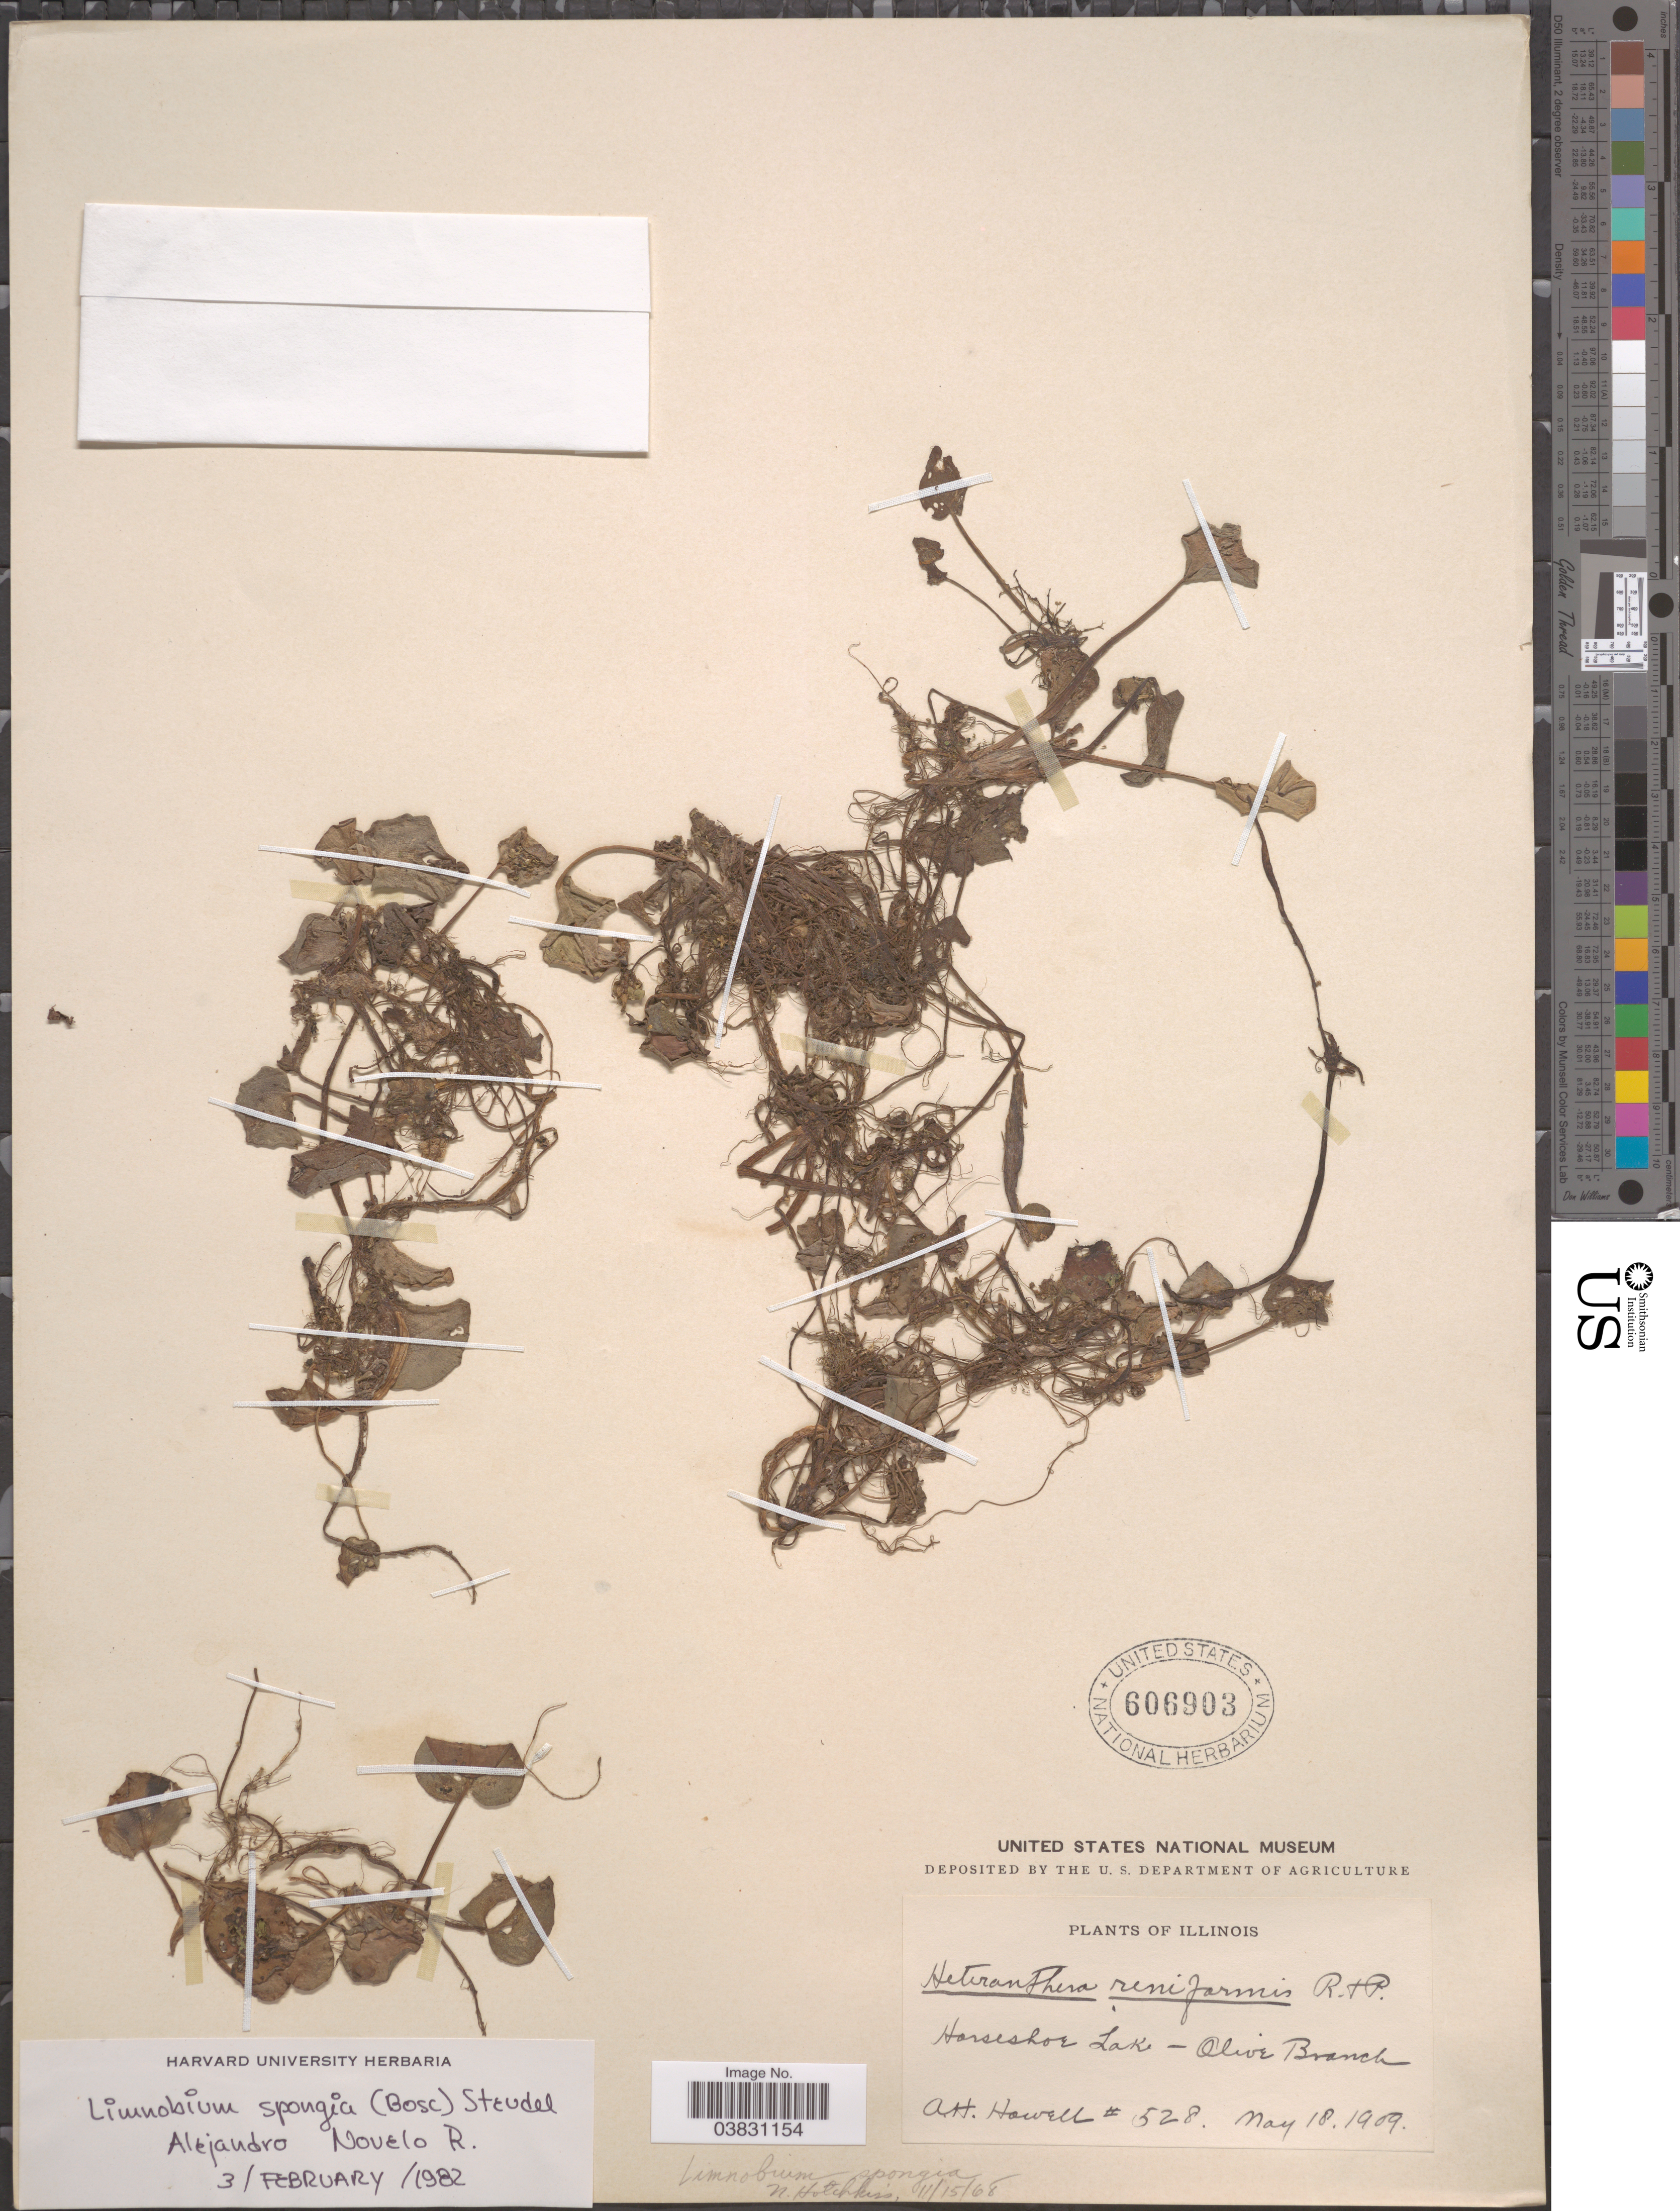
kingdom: Plantae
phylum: Tracheophyta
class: Liliopsida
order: Alismatales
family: Hydrocharitaceae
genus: Limnobium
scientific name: Limnobium spongia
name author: (Bosc) Rich. ex Steud.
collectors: A. Howell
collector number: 528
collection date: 1909-05-18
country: United States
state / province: Illinois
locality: Horseshoe Lake-Olive Branch.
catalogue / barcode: US 606903